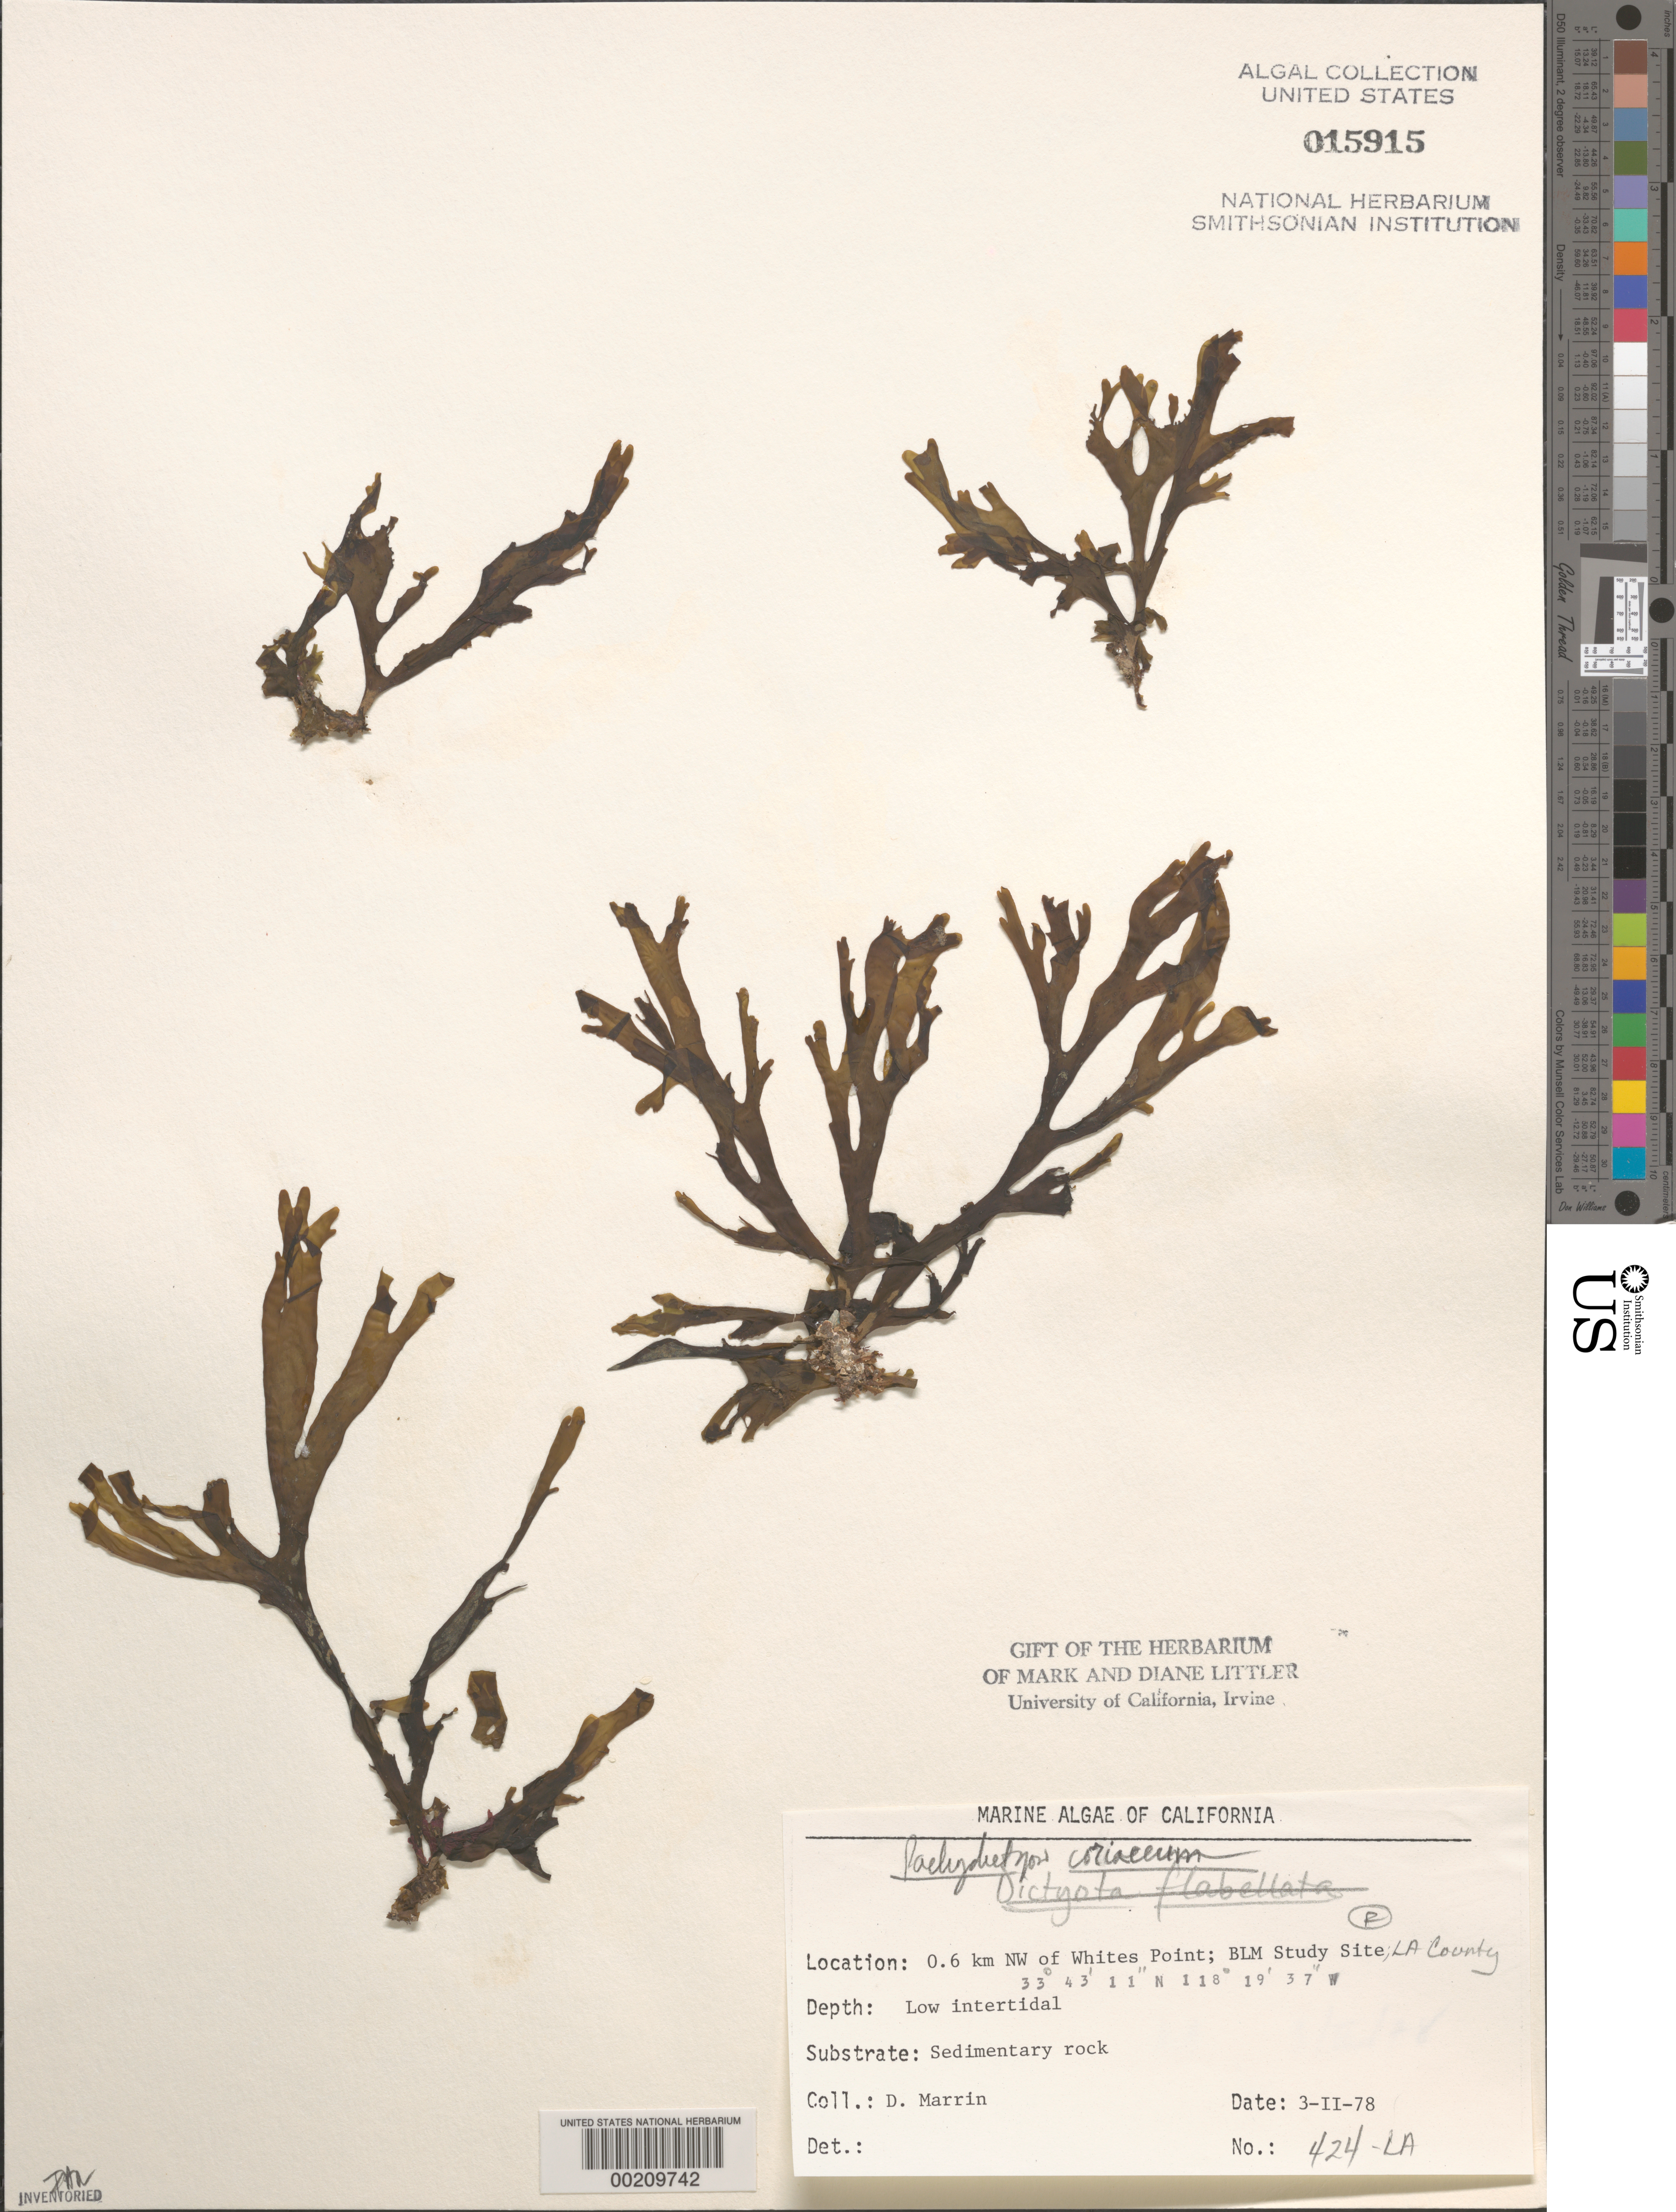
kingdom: Chromista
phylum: Ochrophyta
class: Phaeophyceae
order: Dictyotales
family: Dictyotaceae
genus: Pachydictyon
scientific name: Pachydictyon coriaceum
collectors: D. Marrin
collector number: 424-la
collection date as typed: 03 Feb 1978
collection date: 1978-02-03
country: United States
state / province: California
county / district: Los Angeles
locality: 0.6 km northwest of Whites Point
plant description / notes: BLM-SOCALBIGHT Rocky Intertidal Survey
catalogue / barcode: US 15915